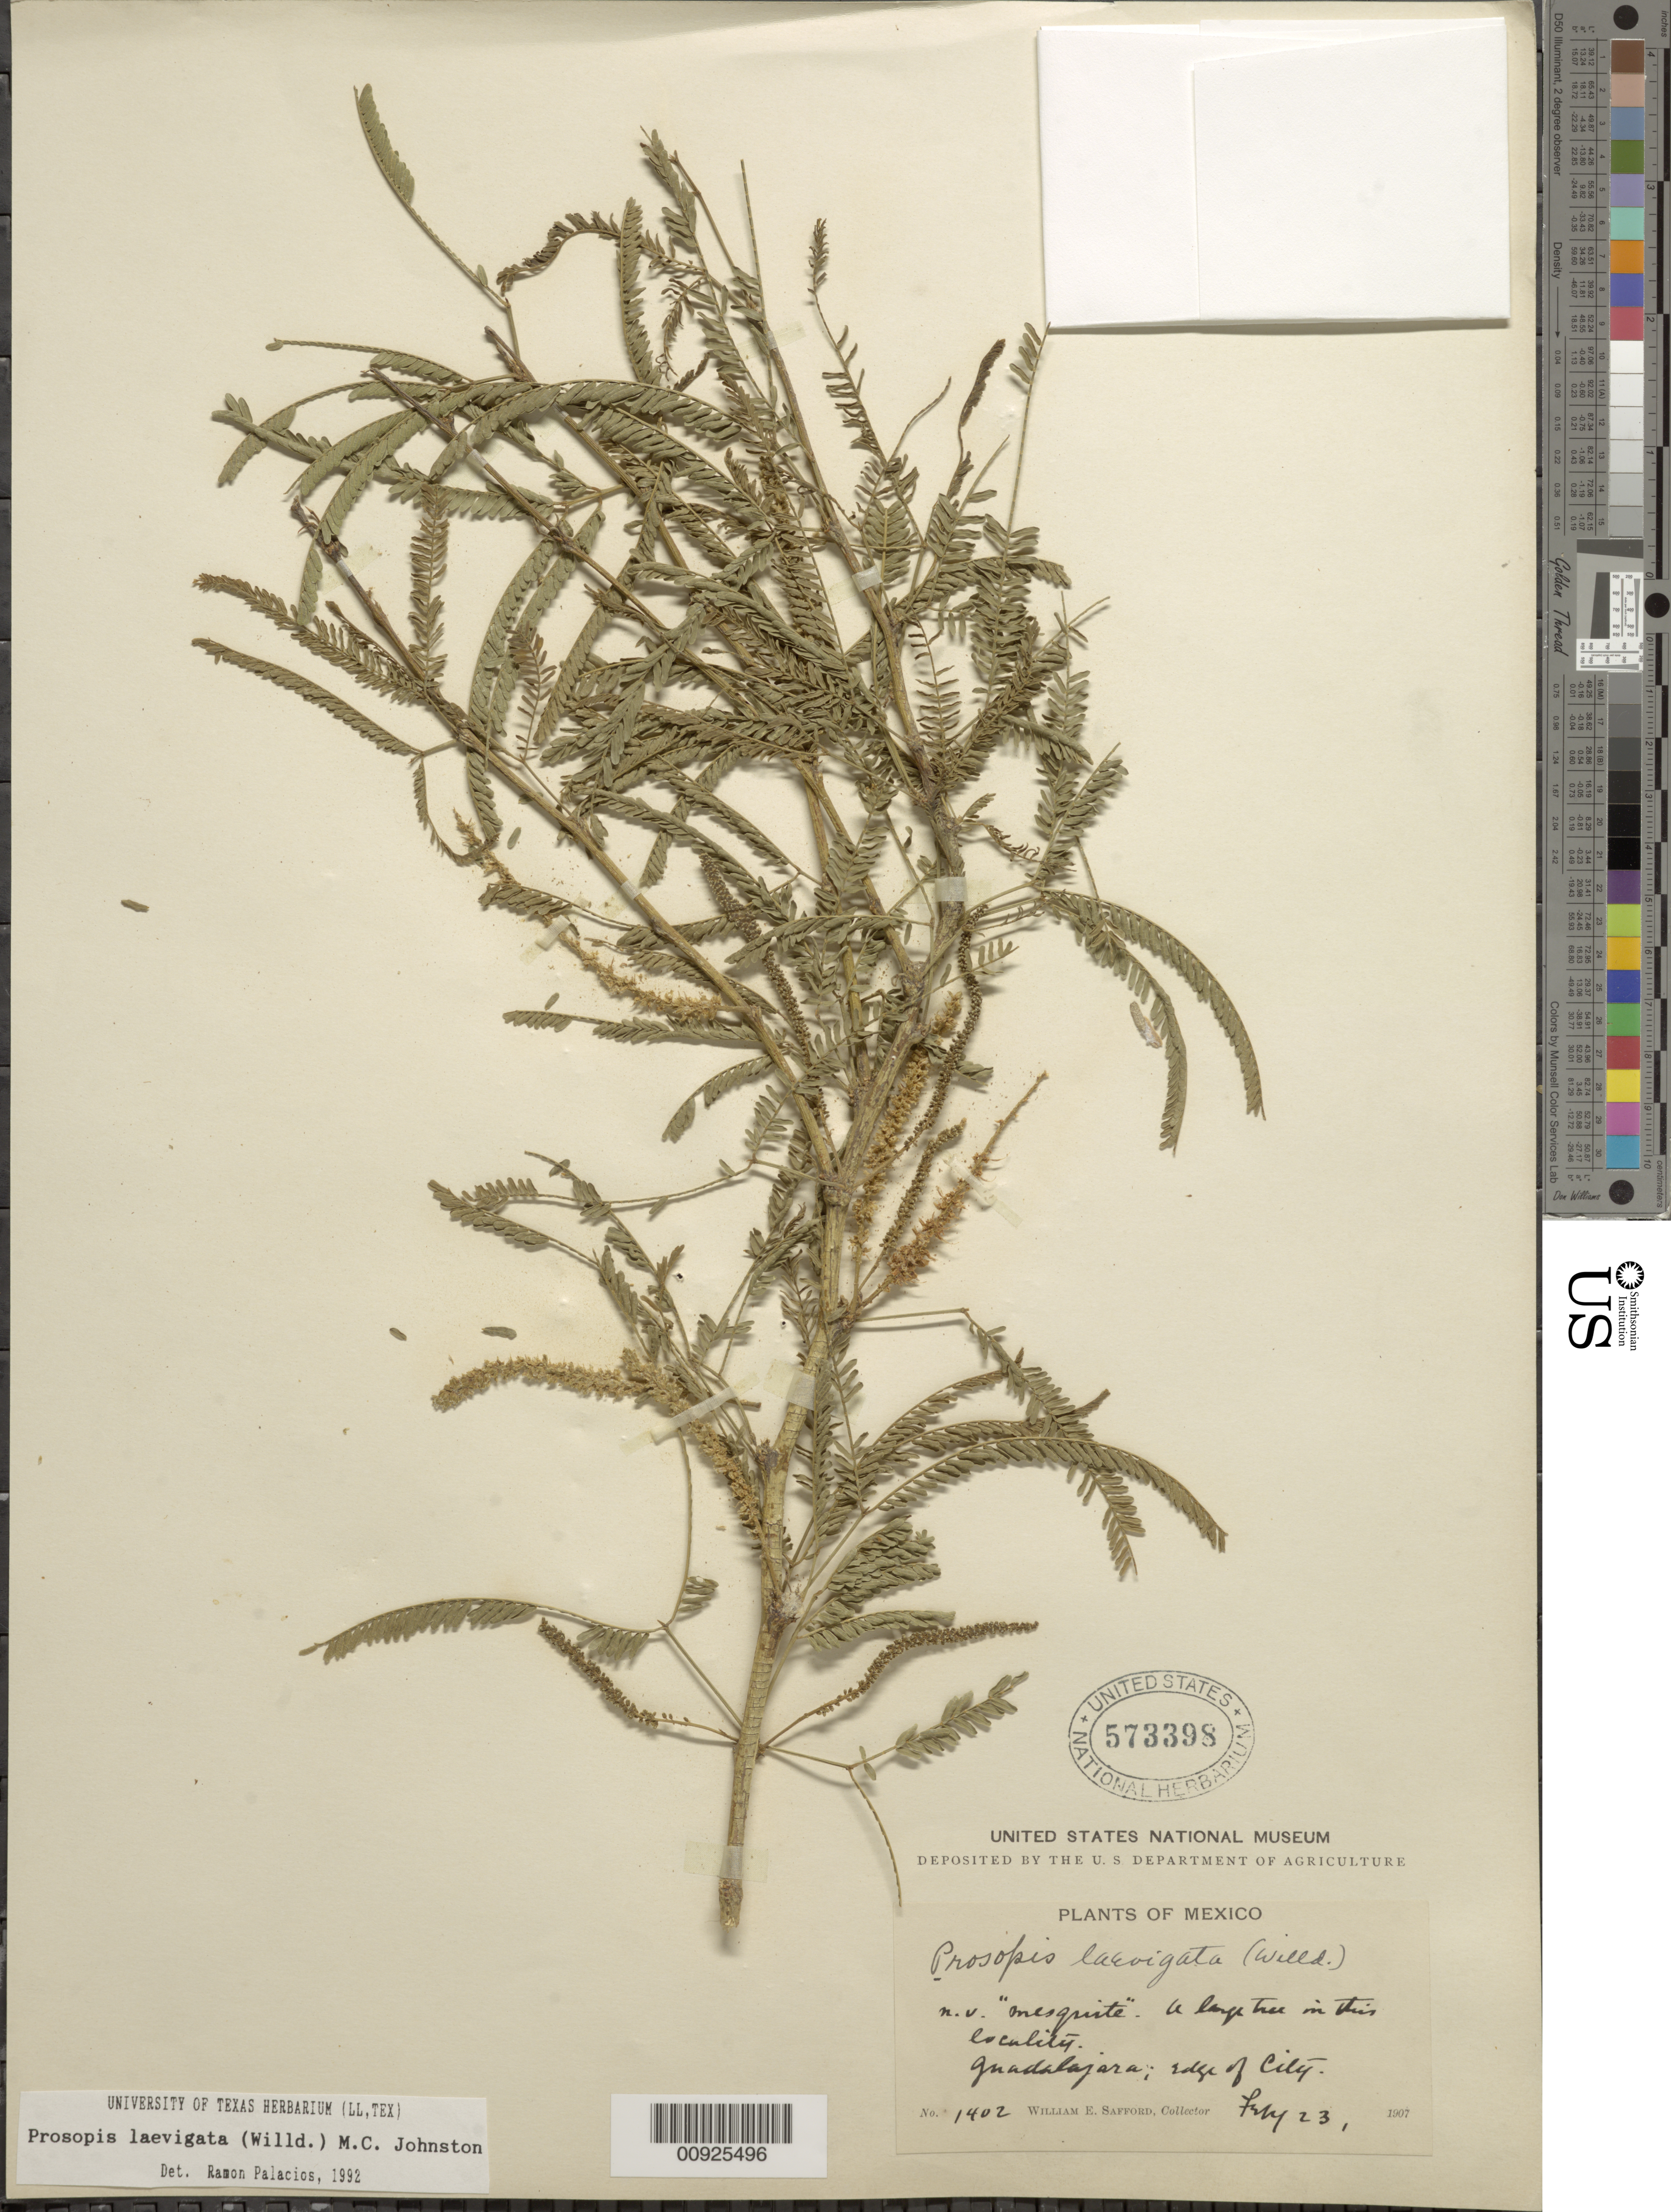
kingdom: Plantae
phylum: Tracheophyta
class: Magnoliopsida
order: Fabales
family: Fabaceae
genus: Neltuma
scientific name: Neltuma laevigata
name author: (Humb. & Bonpl. ex Willd.) Britton & Rose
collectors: W. E. Safford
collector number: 1402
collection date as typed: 23 Feb 1907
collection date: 1907-02-23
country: Mexico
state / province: Jalisco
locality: Guadalajara; edge of city.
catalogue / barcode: US 573398